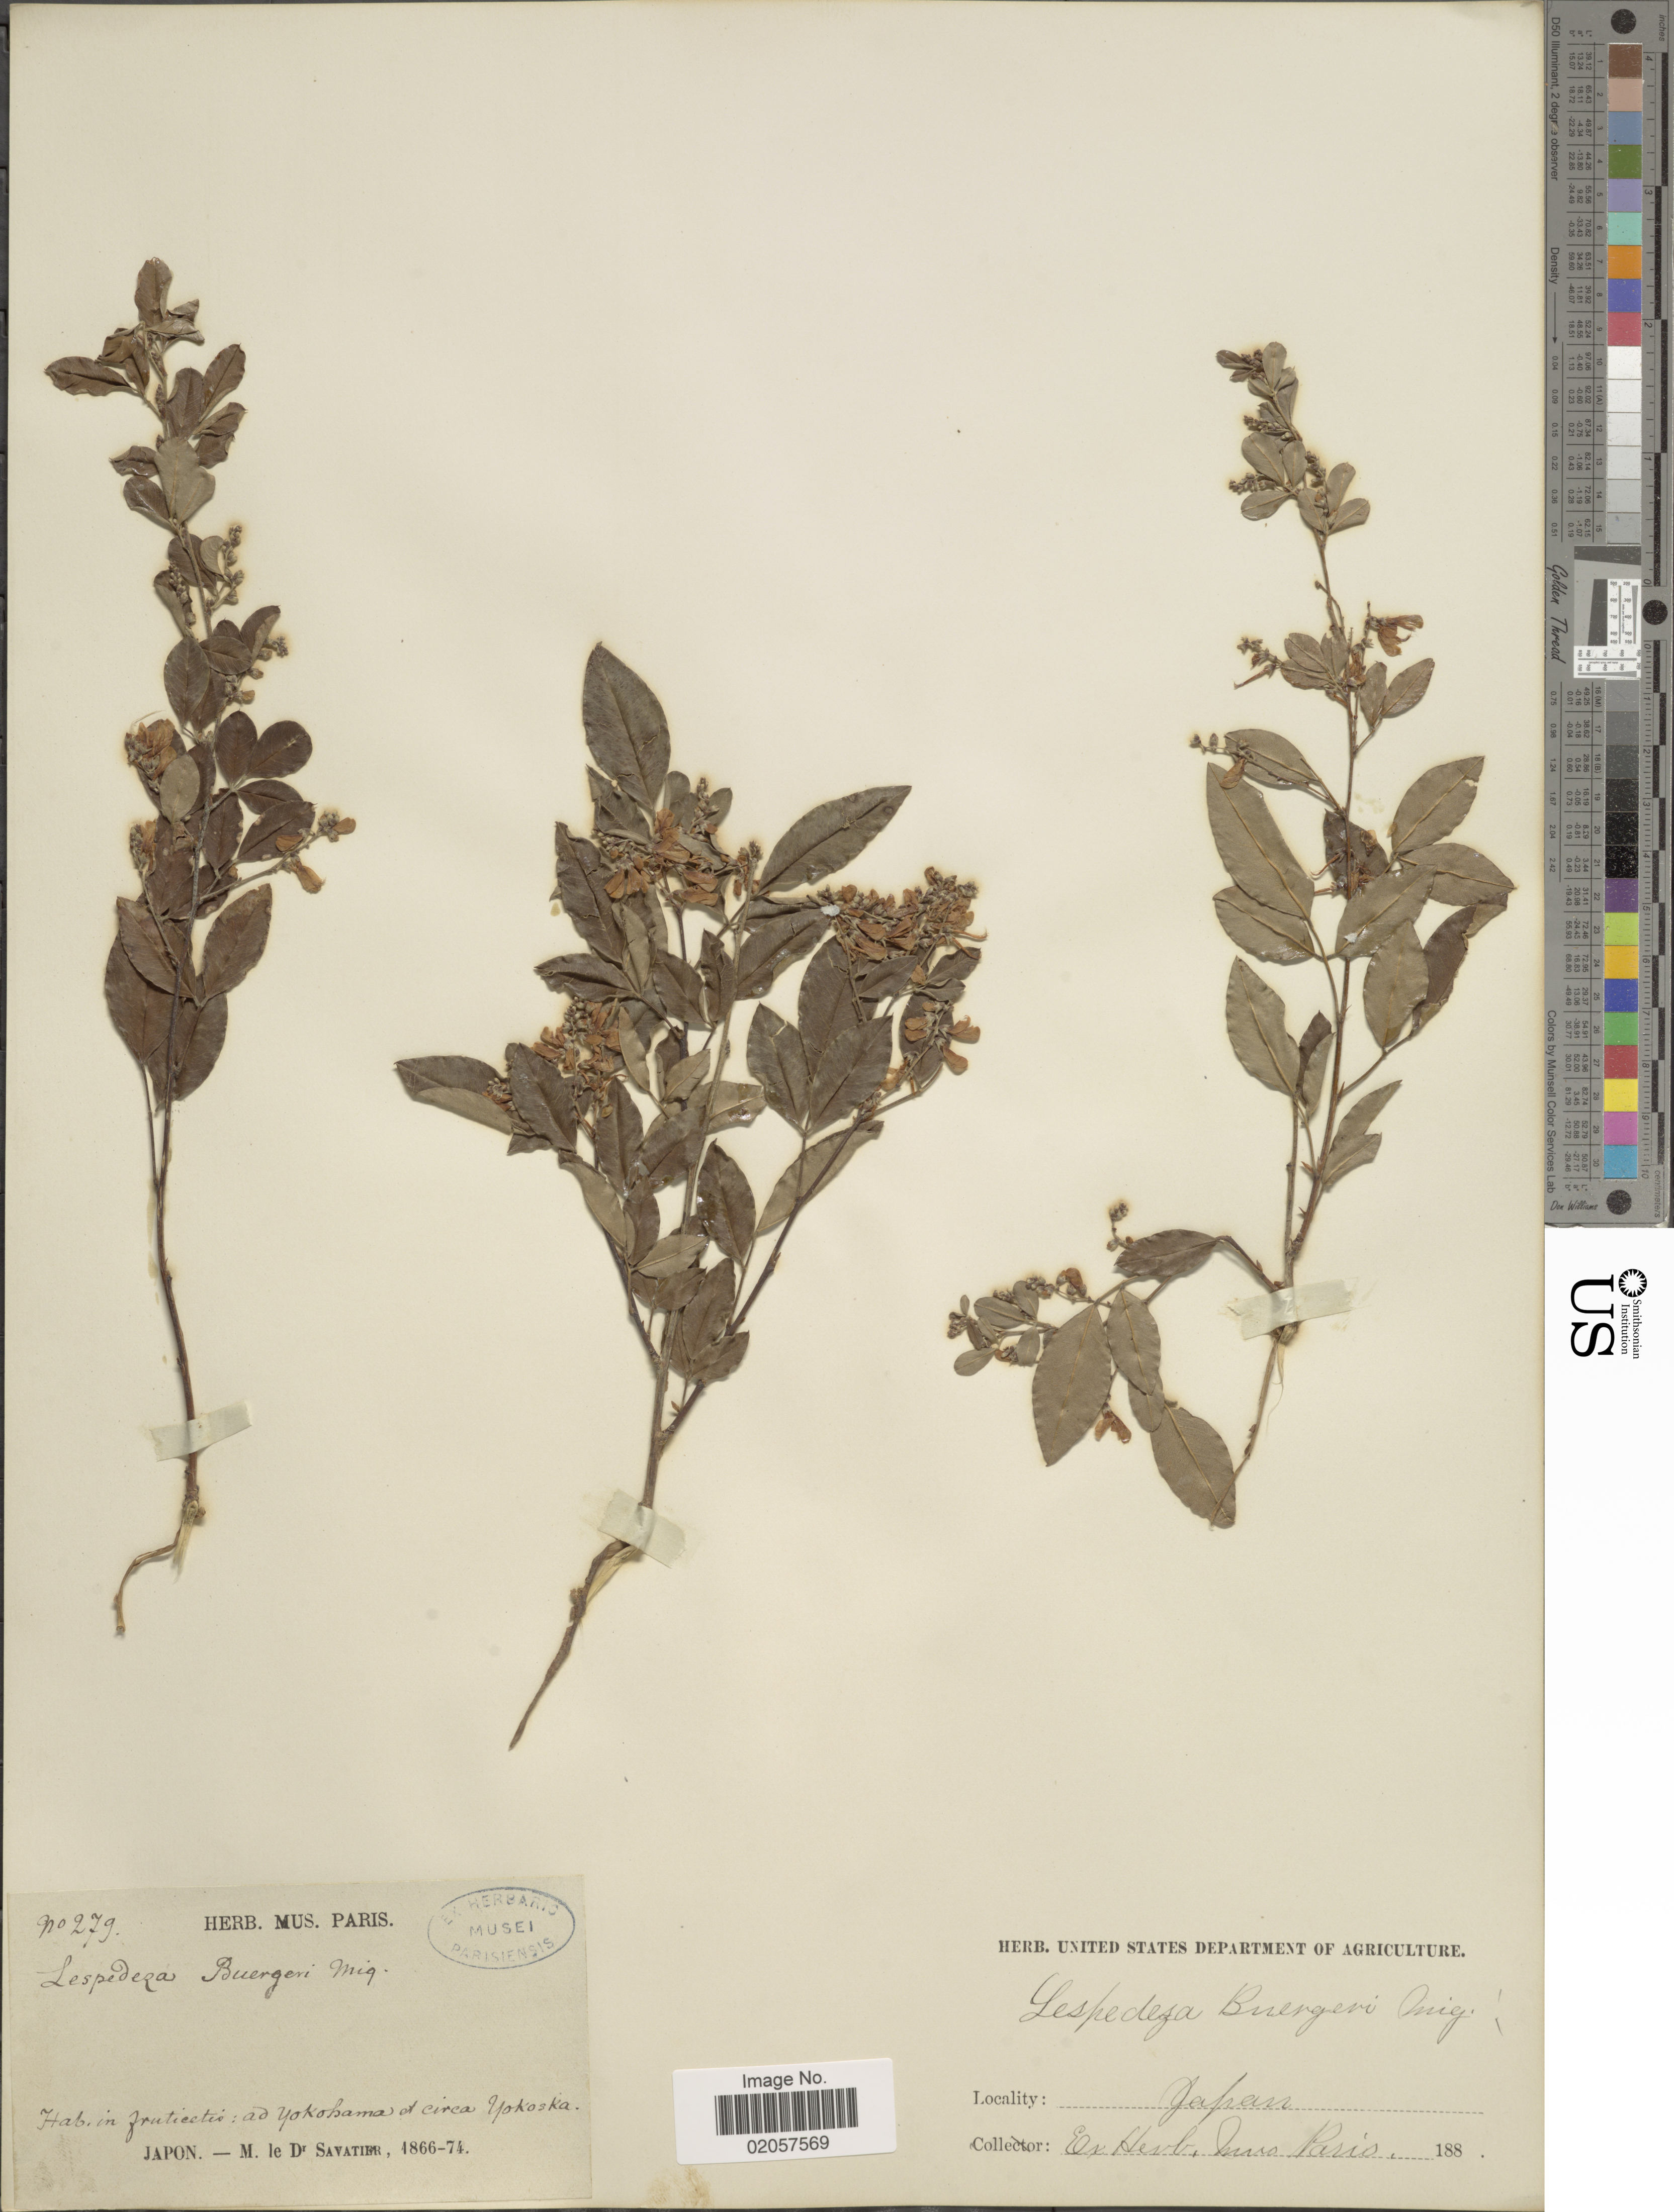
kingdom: Plantae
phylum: Tracheophyta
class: Magnoliopsida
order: Fabales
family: Fabaceae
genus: Lespedeza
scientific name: Lespedeza buergeri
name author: Miq.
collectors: Savatier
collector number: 279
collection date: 1866/1874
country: Japan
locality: Japan, Ad Yokohama of circa Yokoska.